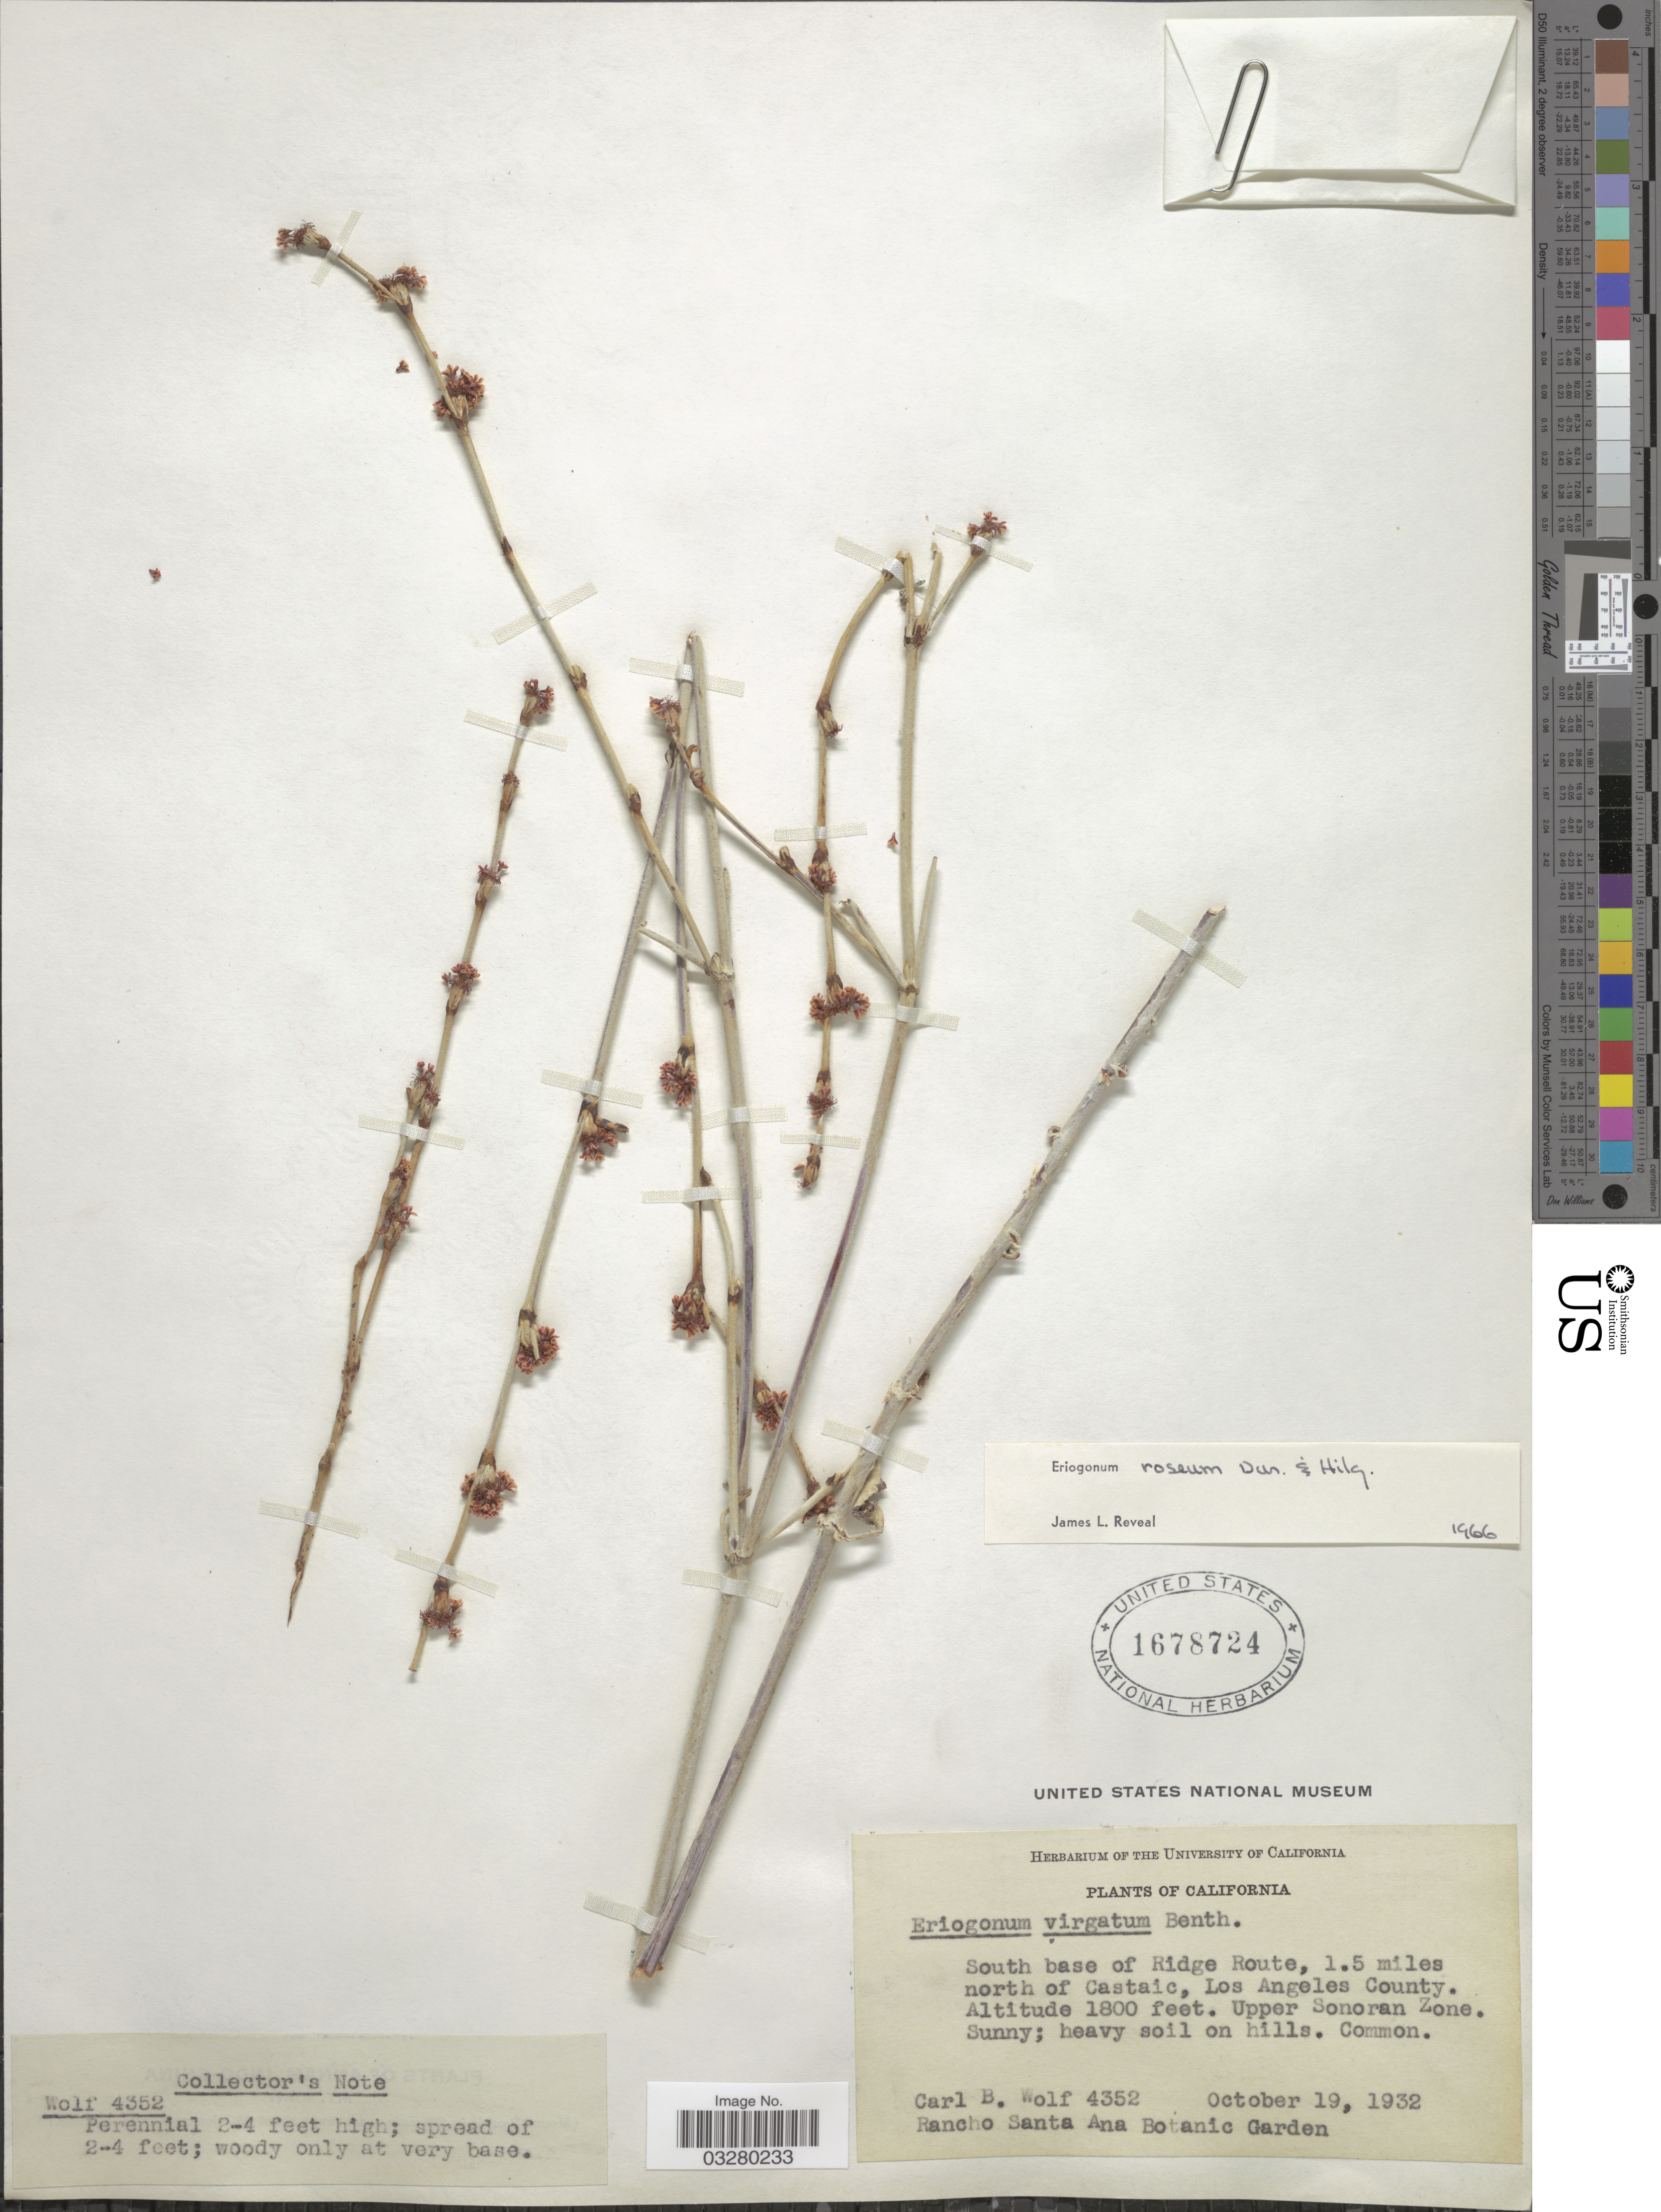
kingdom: Plantae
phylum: Tracheophyta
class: Magnoliopsida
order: Caryophyllales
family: Polygonaceae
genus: Eriogonum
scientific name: Eriogonum roseum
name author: Durand & Hilg.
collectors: C. B. Wolf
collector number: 4352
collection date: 1932-10-19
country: United States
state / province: California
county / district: Los Angeles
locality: South base of Ridge Route, 1.5 miles north of Castaic, Los Angeles County. Upper Sonoran Zone.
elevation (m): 549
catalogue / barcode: US 1678724